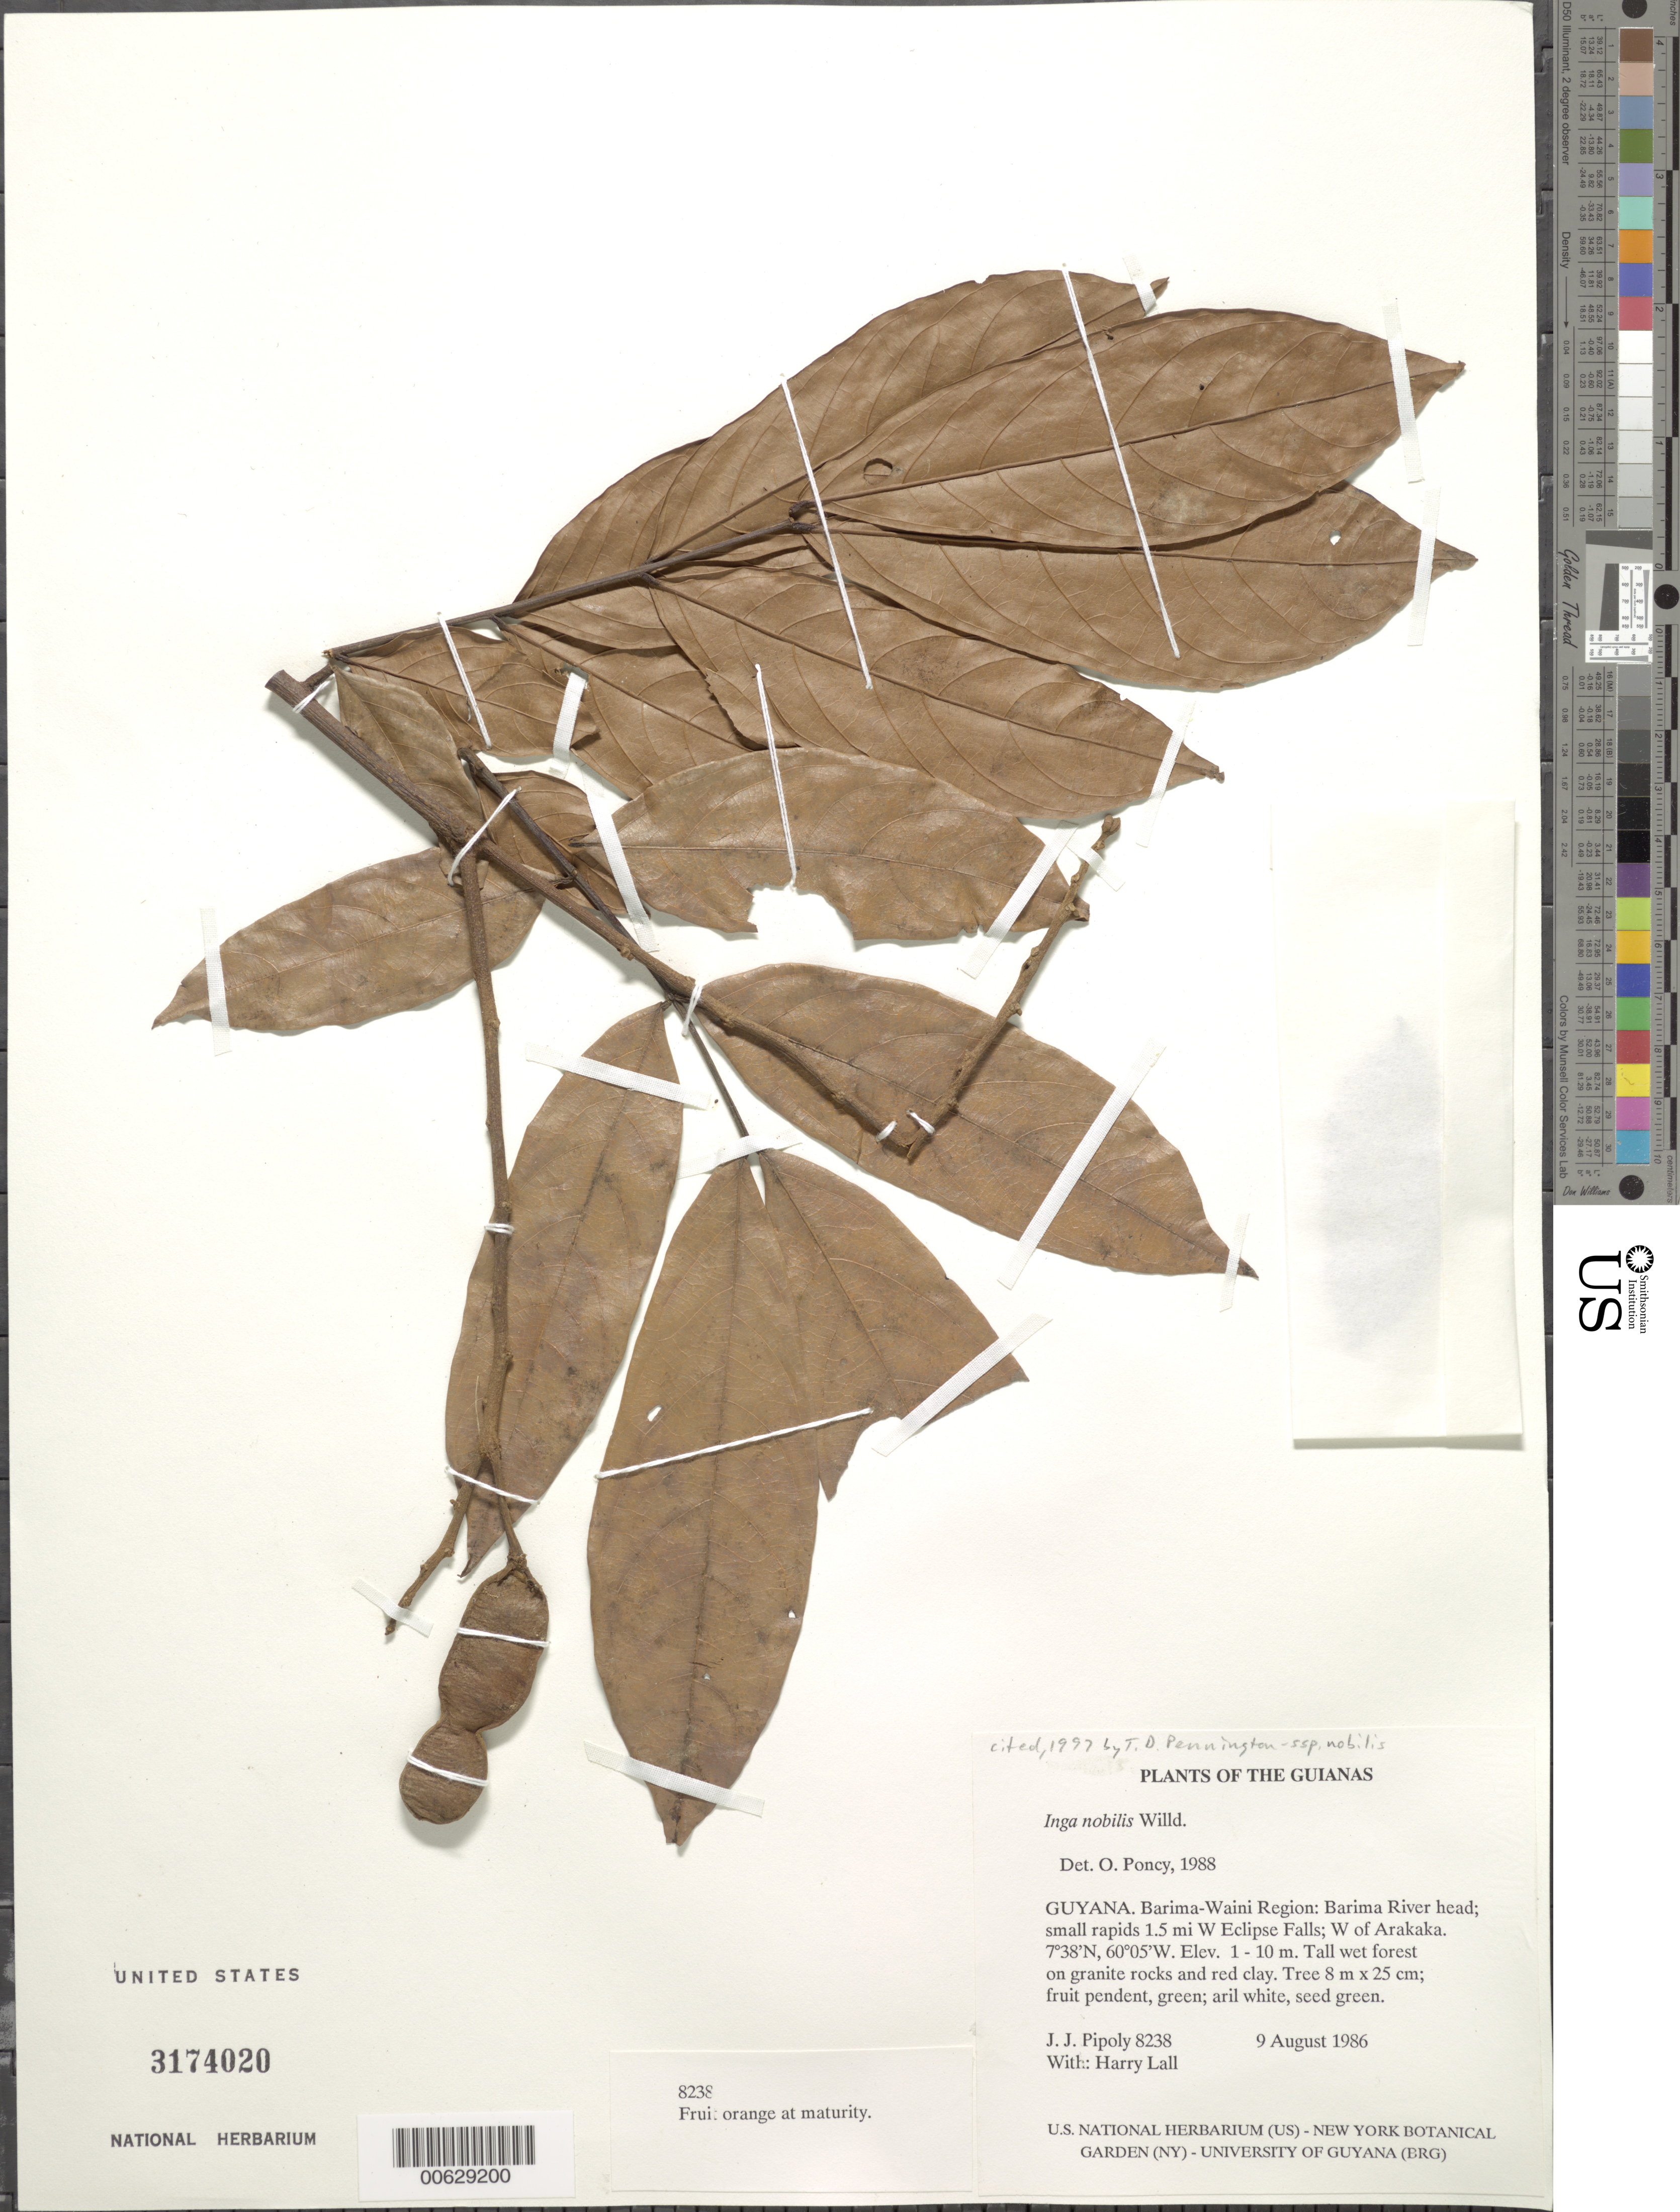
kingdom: Plantae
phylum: Tracheophyta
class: Magnoliopsida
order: Fabales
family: Fabaceae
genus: Inga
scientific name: Inga nobilis subsp. nobilis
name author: Willd.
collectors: J. J. Pipoly & H. Lall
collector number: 8238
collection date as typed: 9 August 1986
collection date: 1986-08-09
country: Guyana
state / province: Barima-Waini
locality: Barima River head; small rapids 1.5 mi W Eclipse Falls; W of Arakaka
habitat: Tall wet forest on granite rocks and red clay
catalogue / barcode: US 3174020